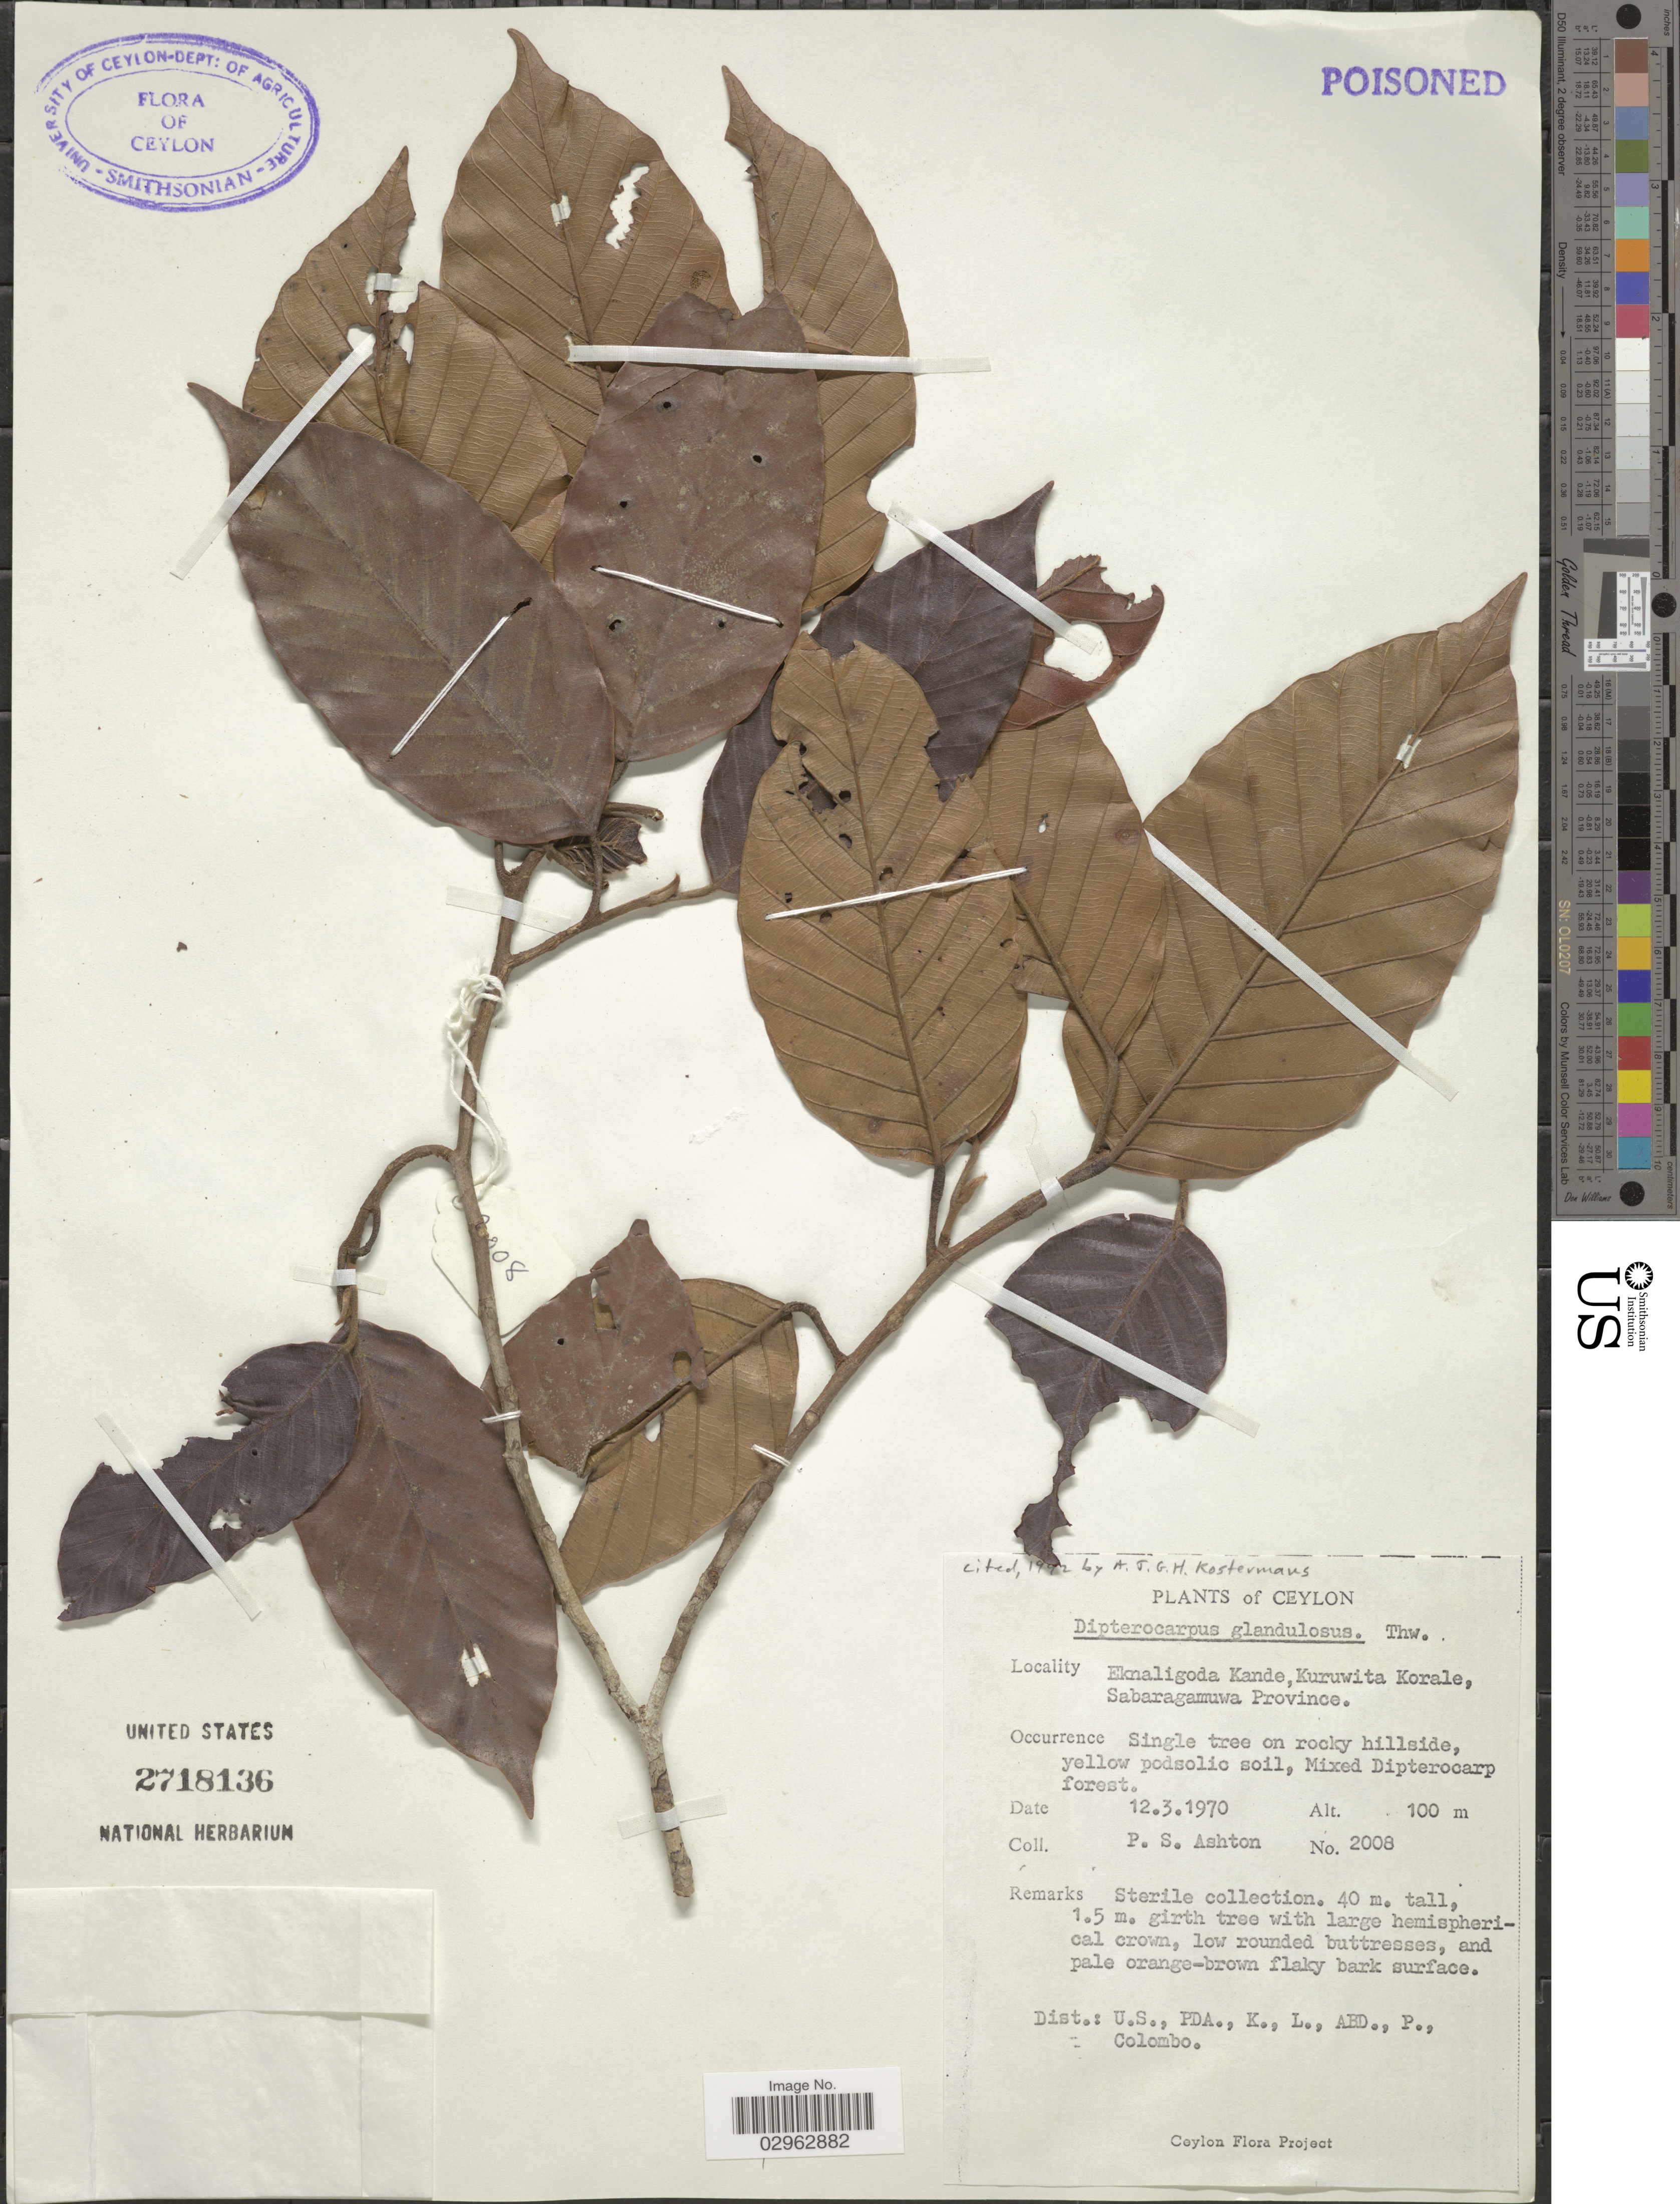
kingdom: Plantae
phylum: Tracheophyta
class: Magnoliopsida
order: Malvales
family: Dipterocarpaceae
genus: Dipterocarpus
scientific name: Dipterocarpus glandulosus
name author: Thwaites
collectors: P. S. Ashton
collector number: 2008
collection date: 1970-03-12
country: Sri Lanka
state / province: Sabaragamuwa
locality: Ceylon. Eknaligoda Kande, Kuruwita Korale.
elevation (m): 100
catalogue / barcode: US 2718136